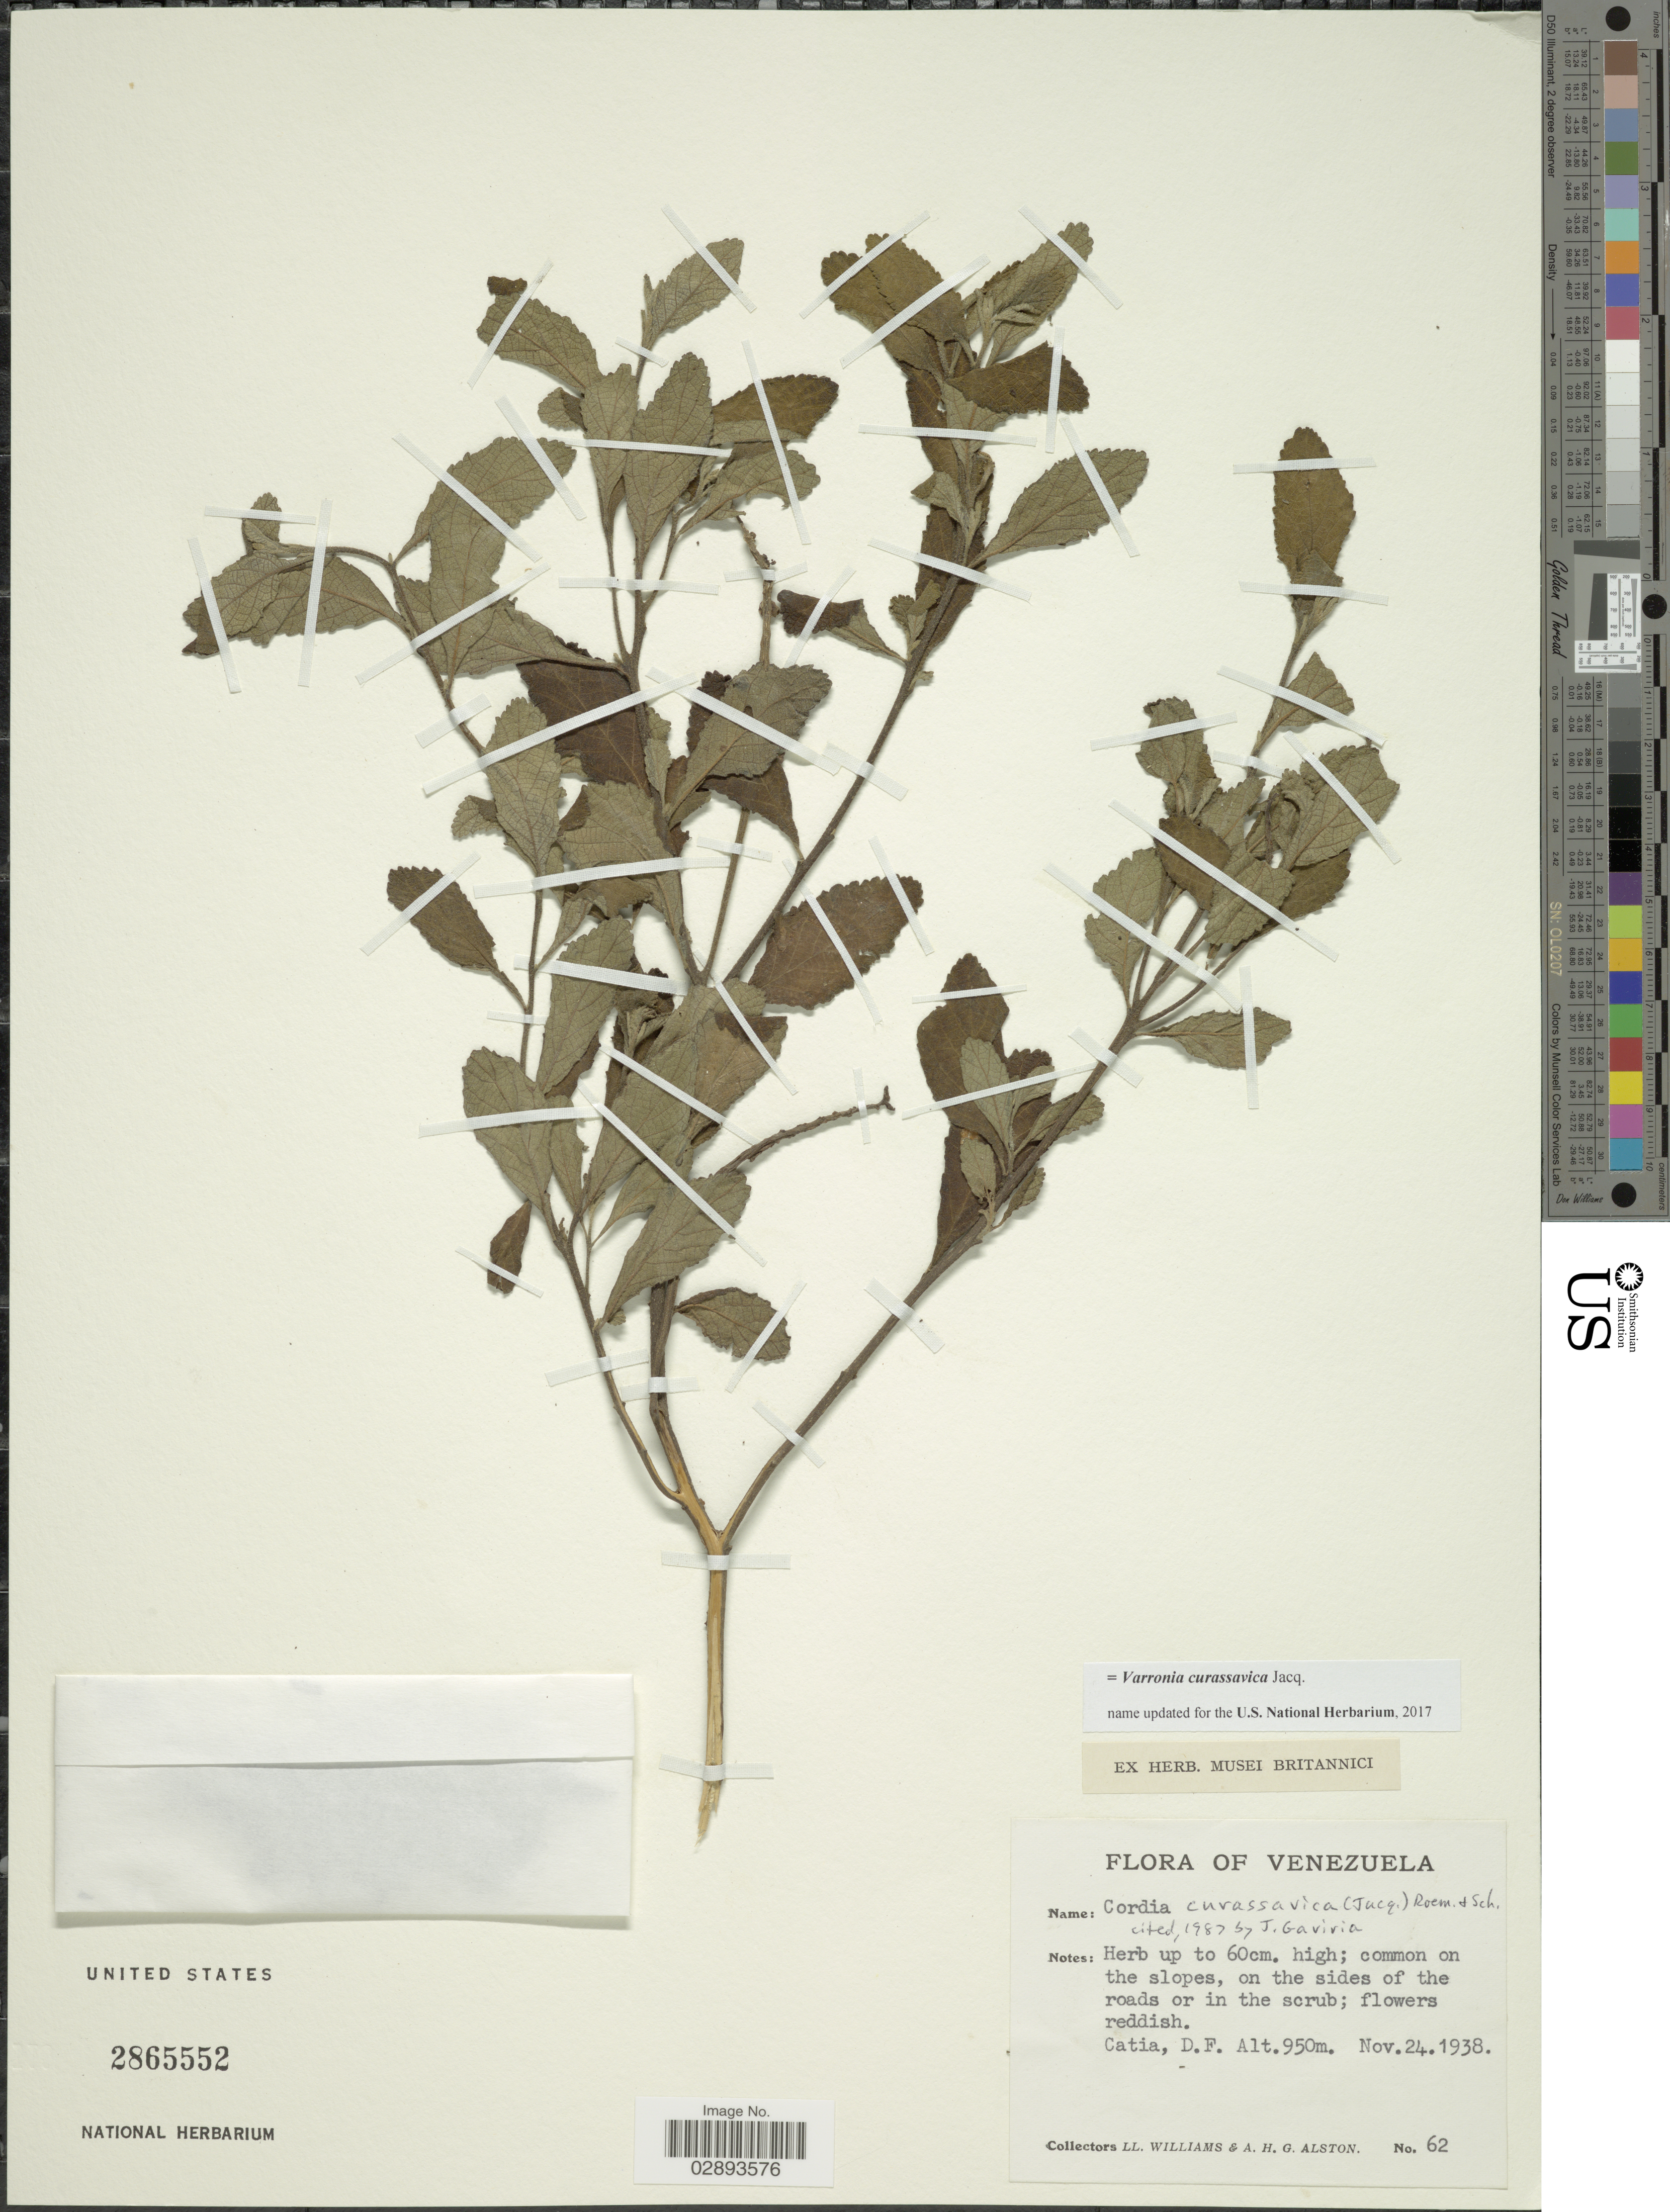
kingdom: Plantae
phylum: Tracheophyta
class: Magnoliopsida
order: Boraginales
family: Cordiaceae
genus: Varronia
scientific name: Varronia curassavica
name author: Jacq.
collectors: Ll. Williams & A. H. Alston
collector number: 62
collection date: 1938-11-24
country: Venezuela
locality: Catia, D.F.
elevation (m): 950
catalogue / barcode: US 2865552